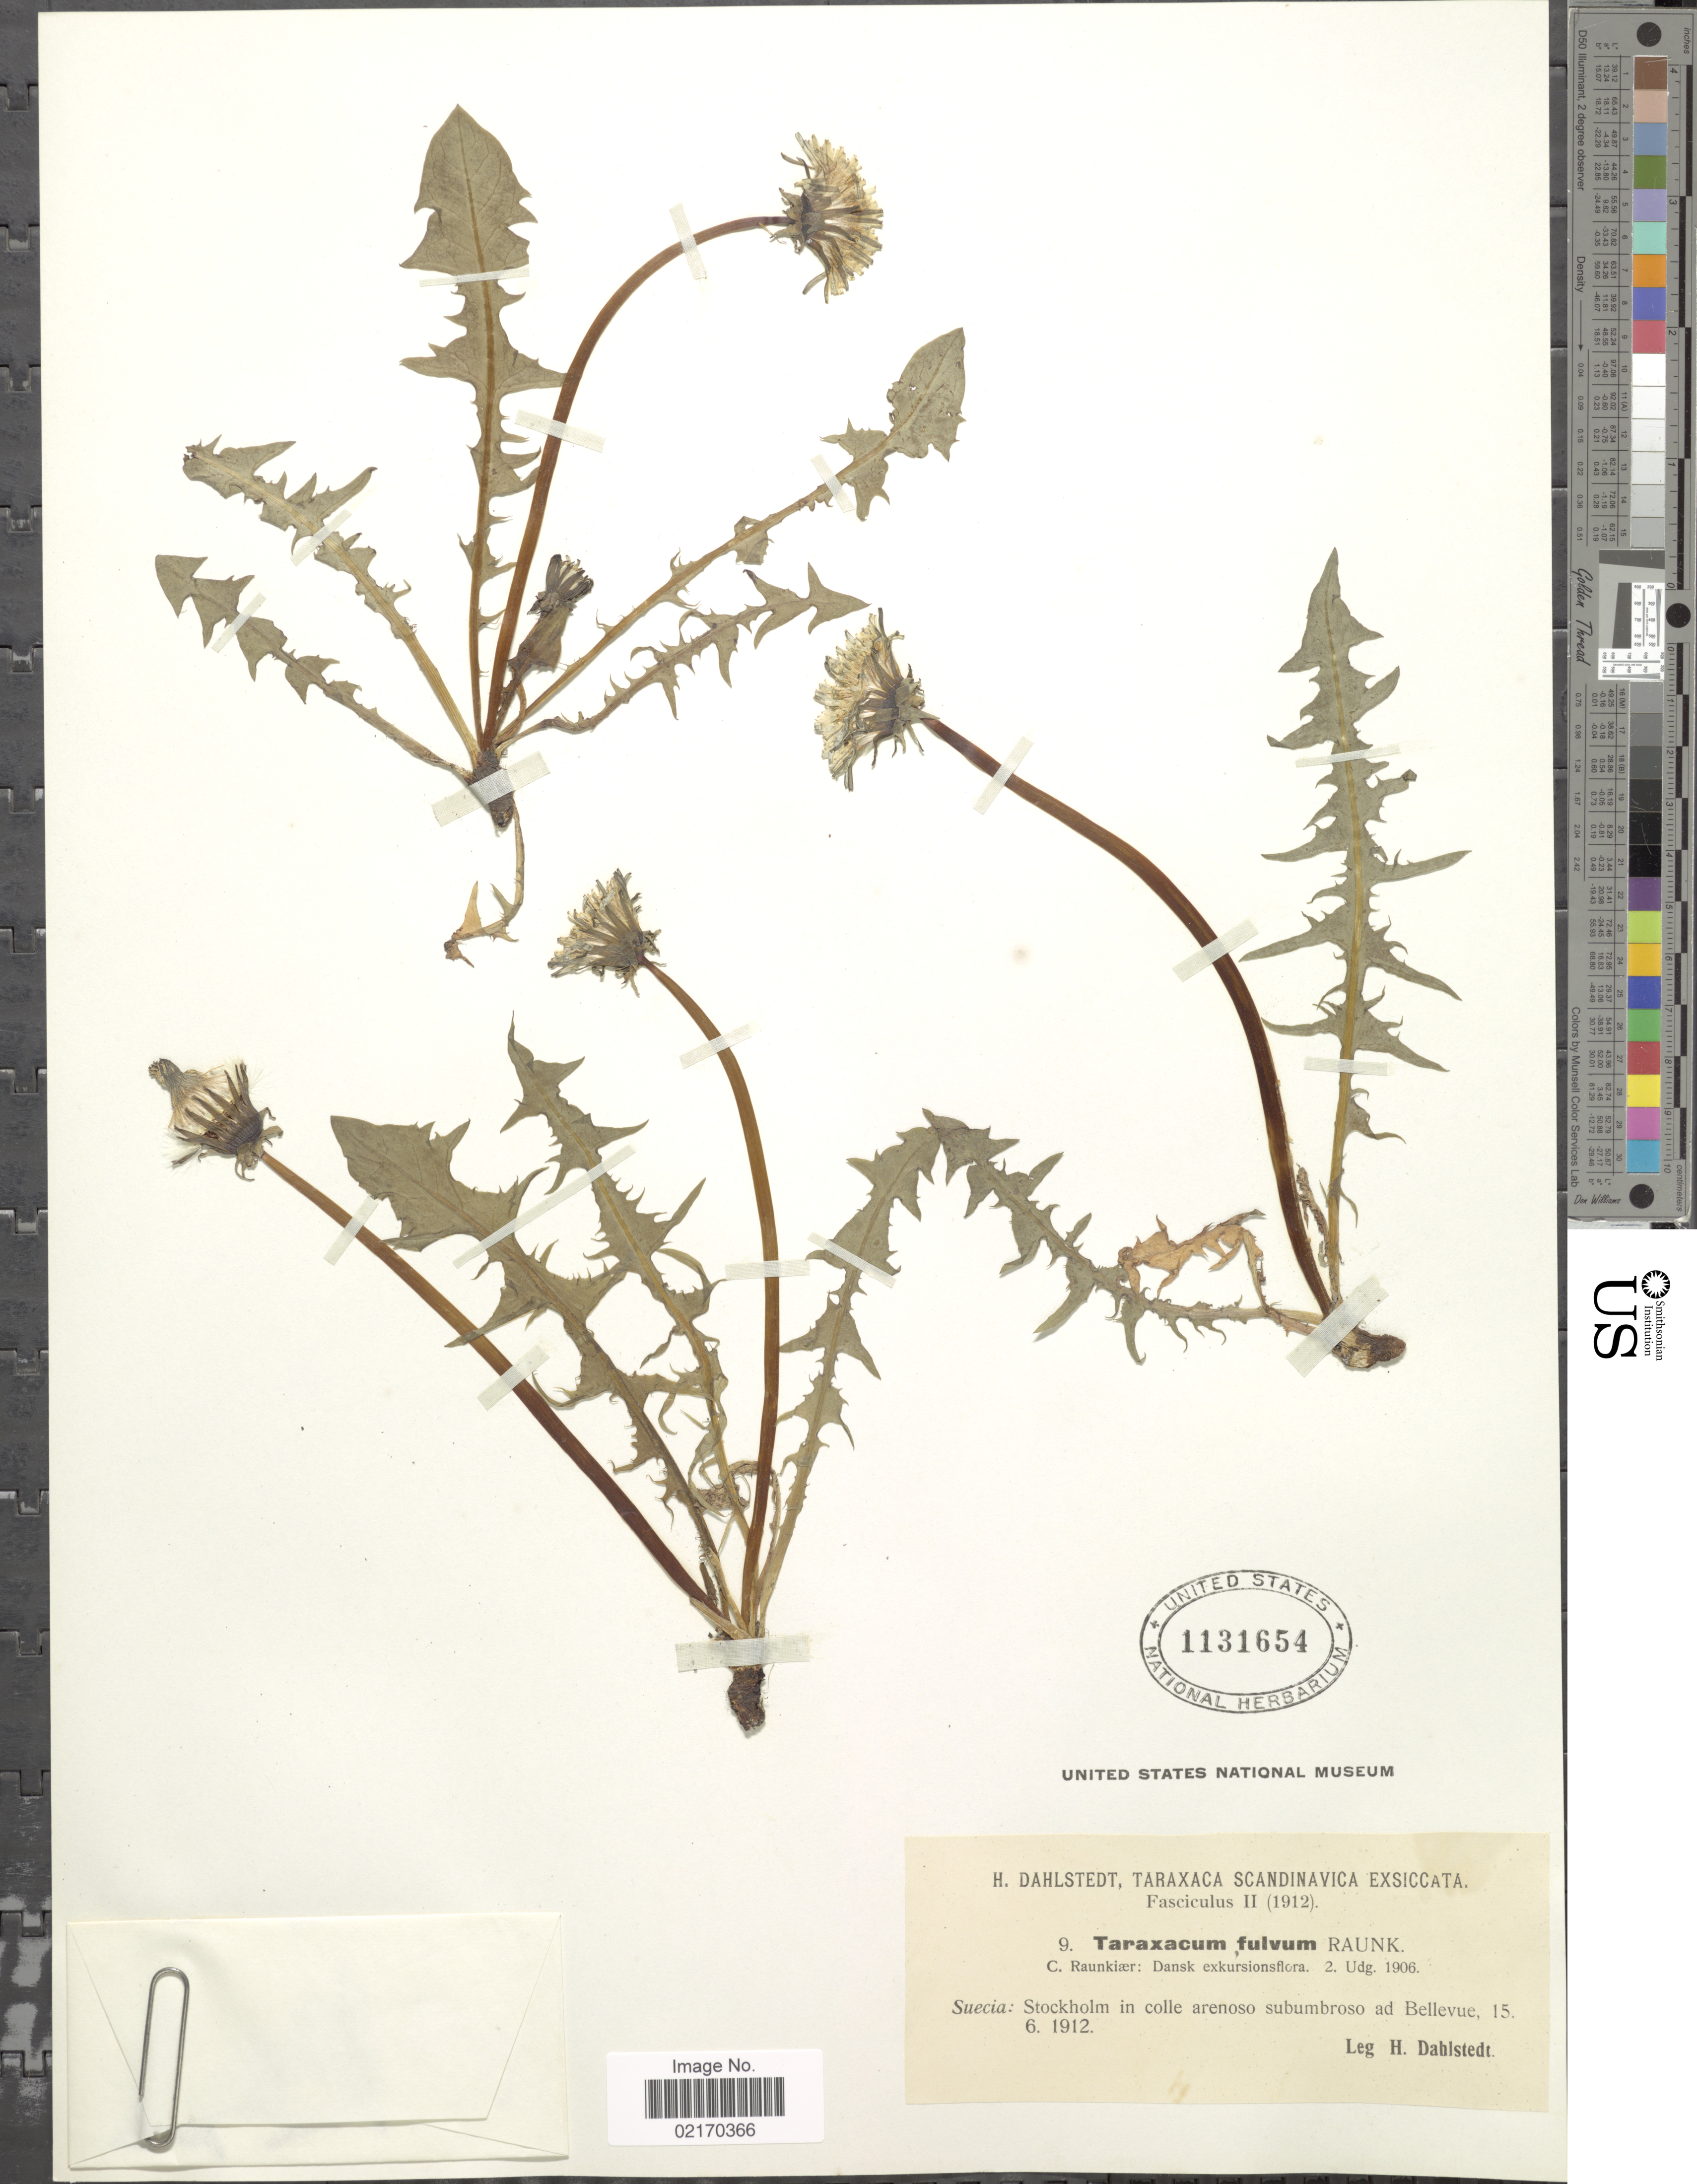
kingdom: Plantae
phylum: Tracheophyta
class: Magnoliopsida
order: Asterales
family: Asteraceae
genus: Taraxacum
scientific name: Taraxacum fulvum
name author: Raunk.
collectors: H. G. Dahlstedt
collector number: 9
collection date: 1912-09-15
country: Sweden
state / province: Stockholm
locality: Suecica, ad Bellevue. Scandinavica.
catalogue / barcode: US 1131654